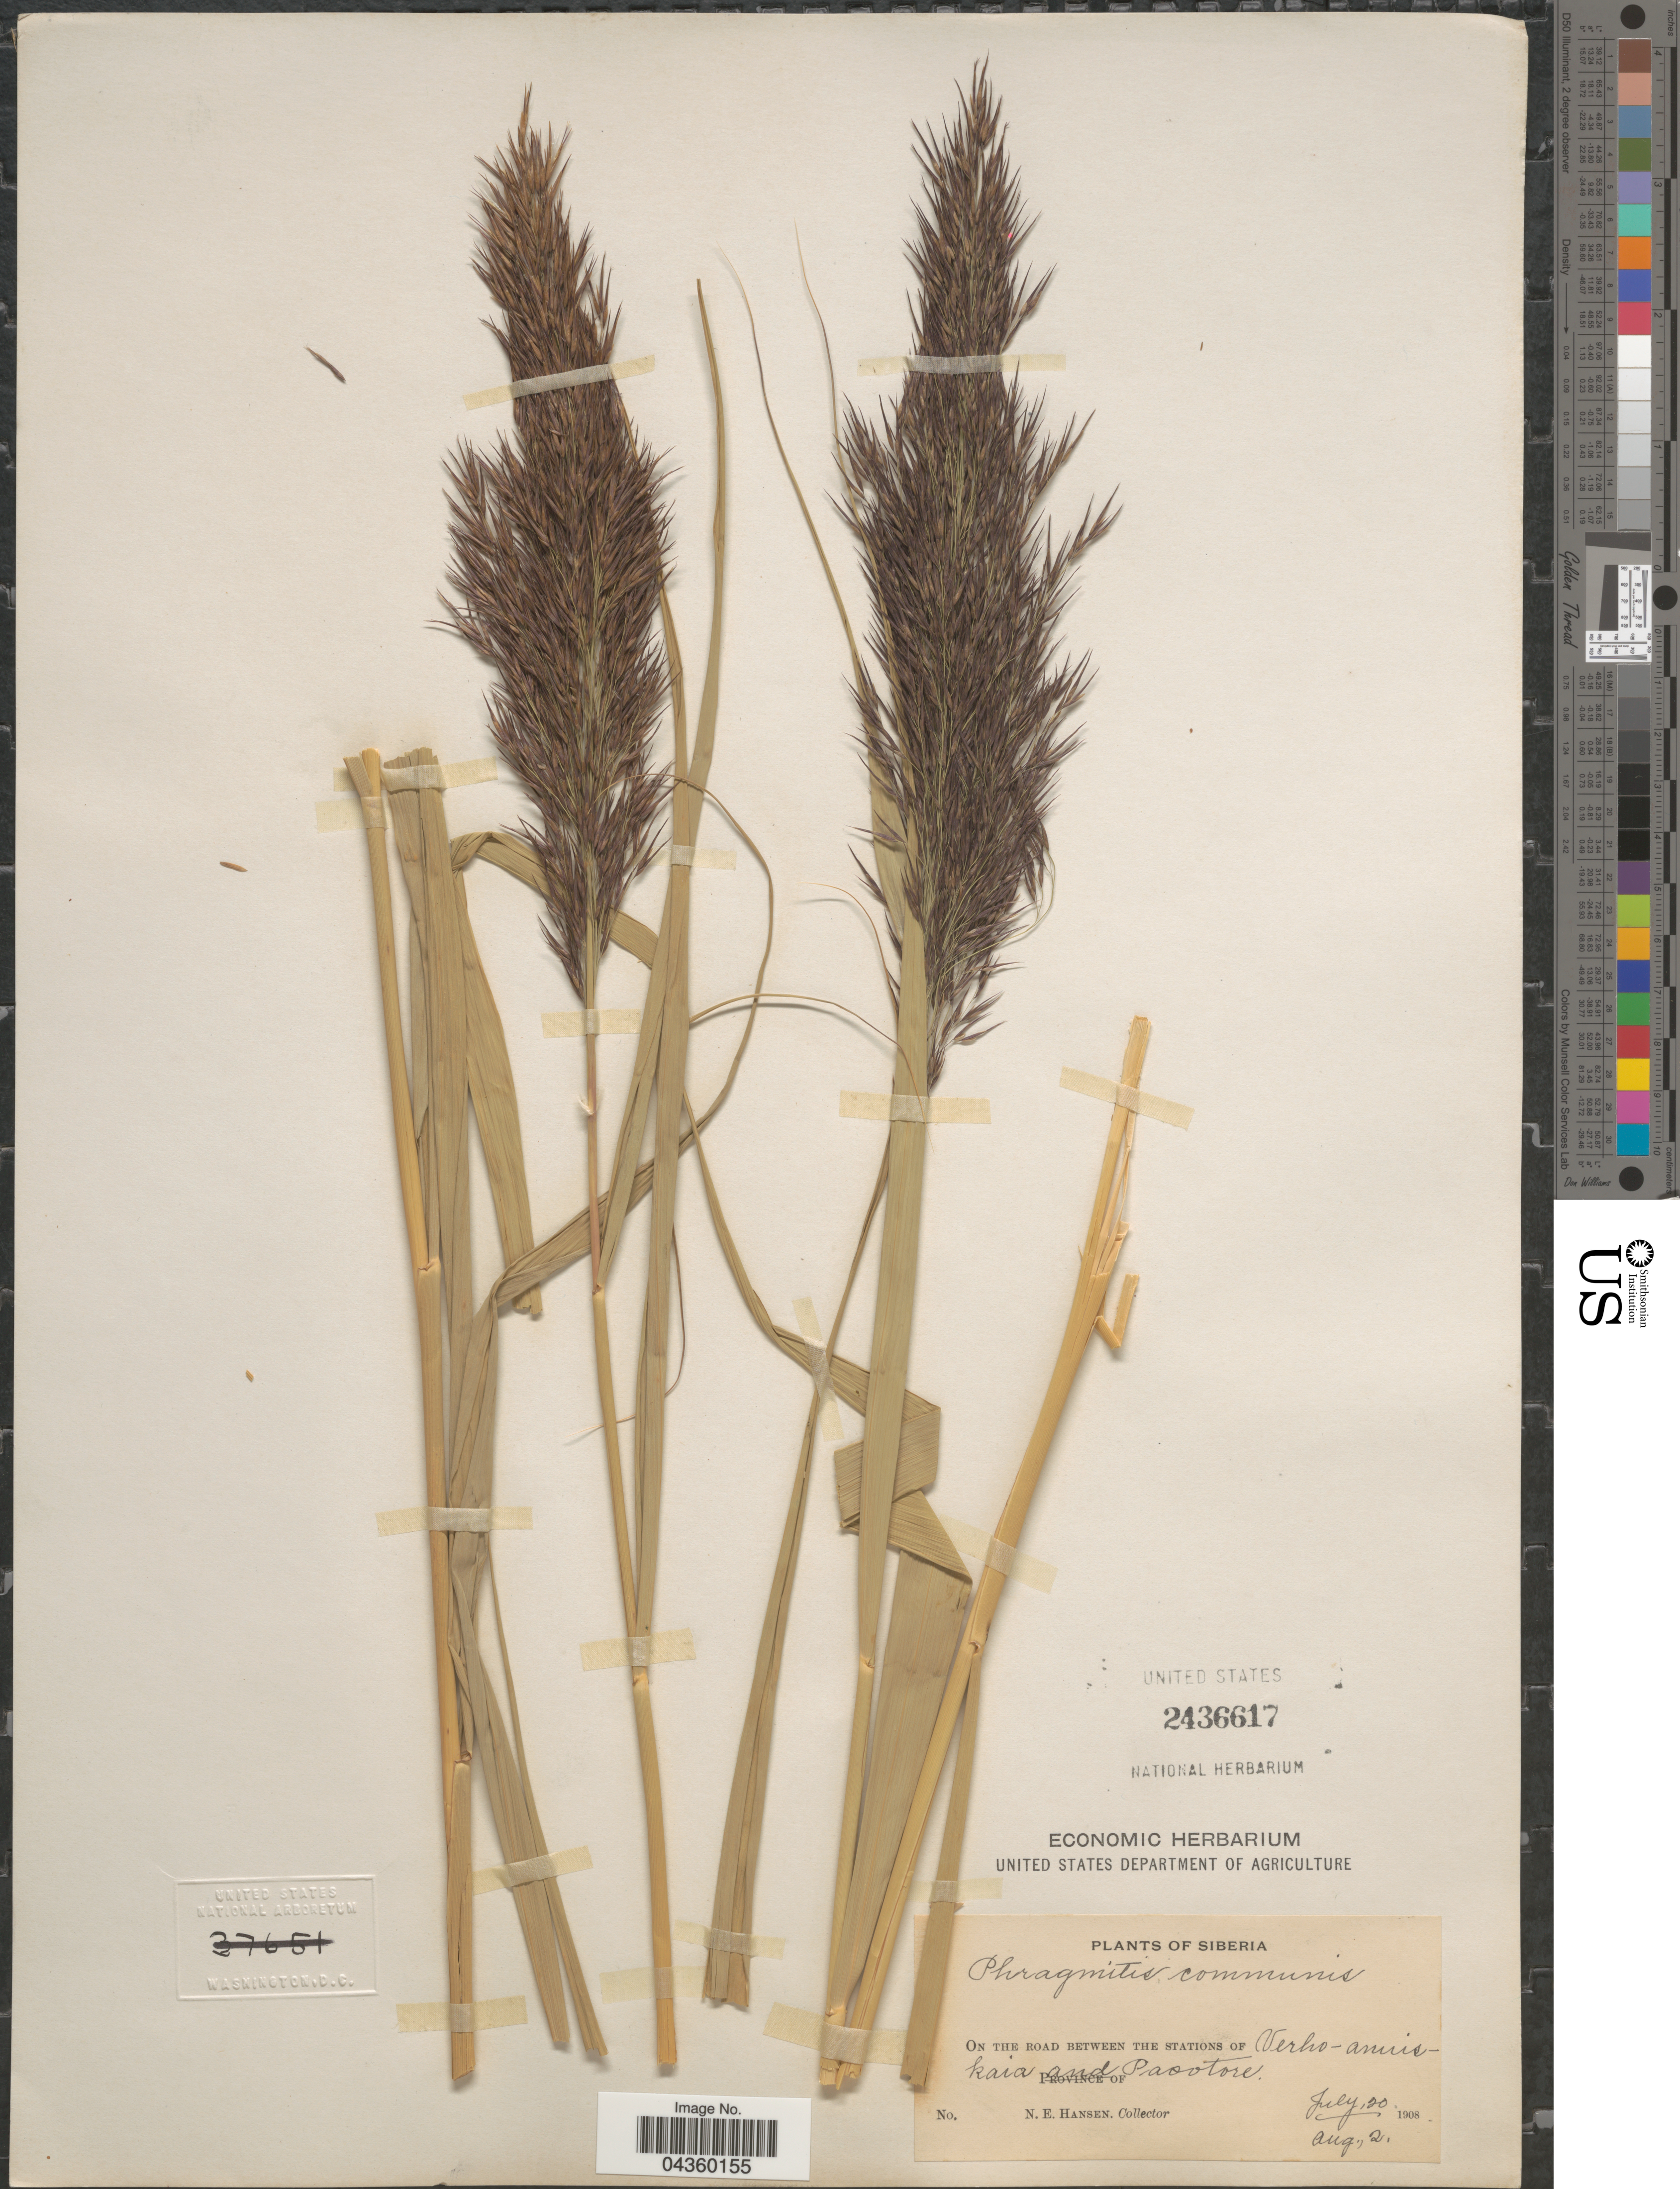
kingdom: Plantae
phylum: Tracheophyta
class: Liliopsida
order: Poales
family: Poaceae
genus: Phragmites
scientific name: Phragmites australis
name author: (Cav.) Trin. ex Steud.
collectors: N. Hansen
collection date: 1908-07-20/1908-08-02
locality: Siberia. On the road between the stations of Verho-amurskaja and Pasotore.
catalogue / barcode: US 2436617